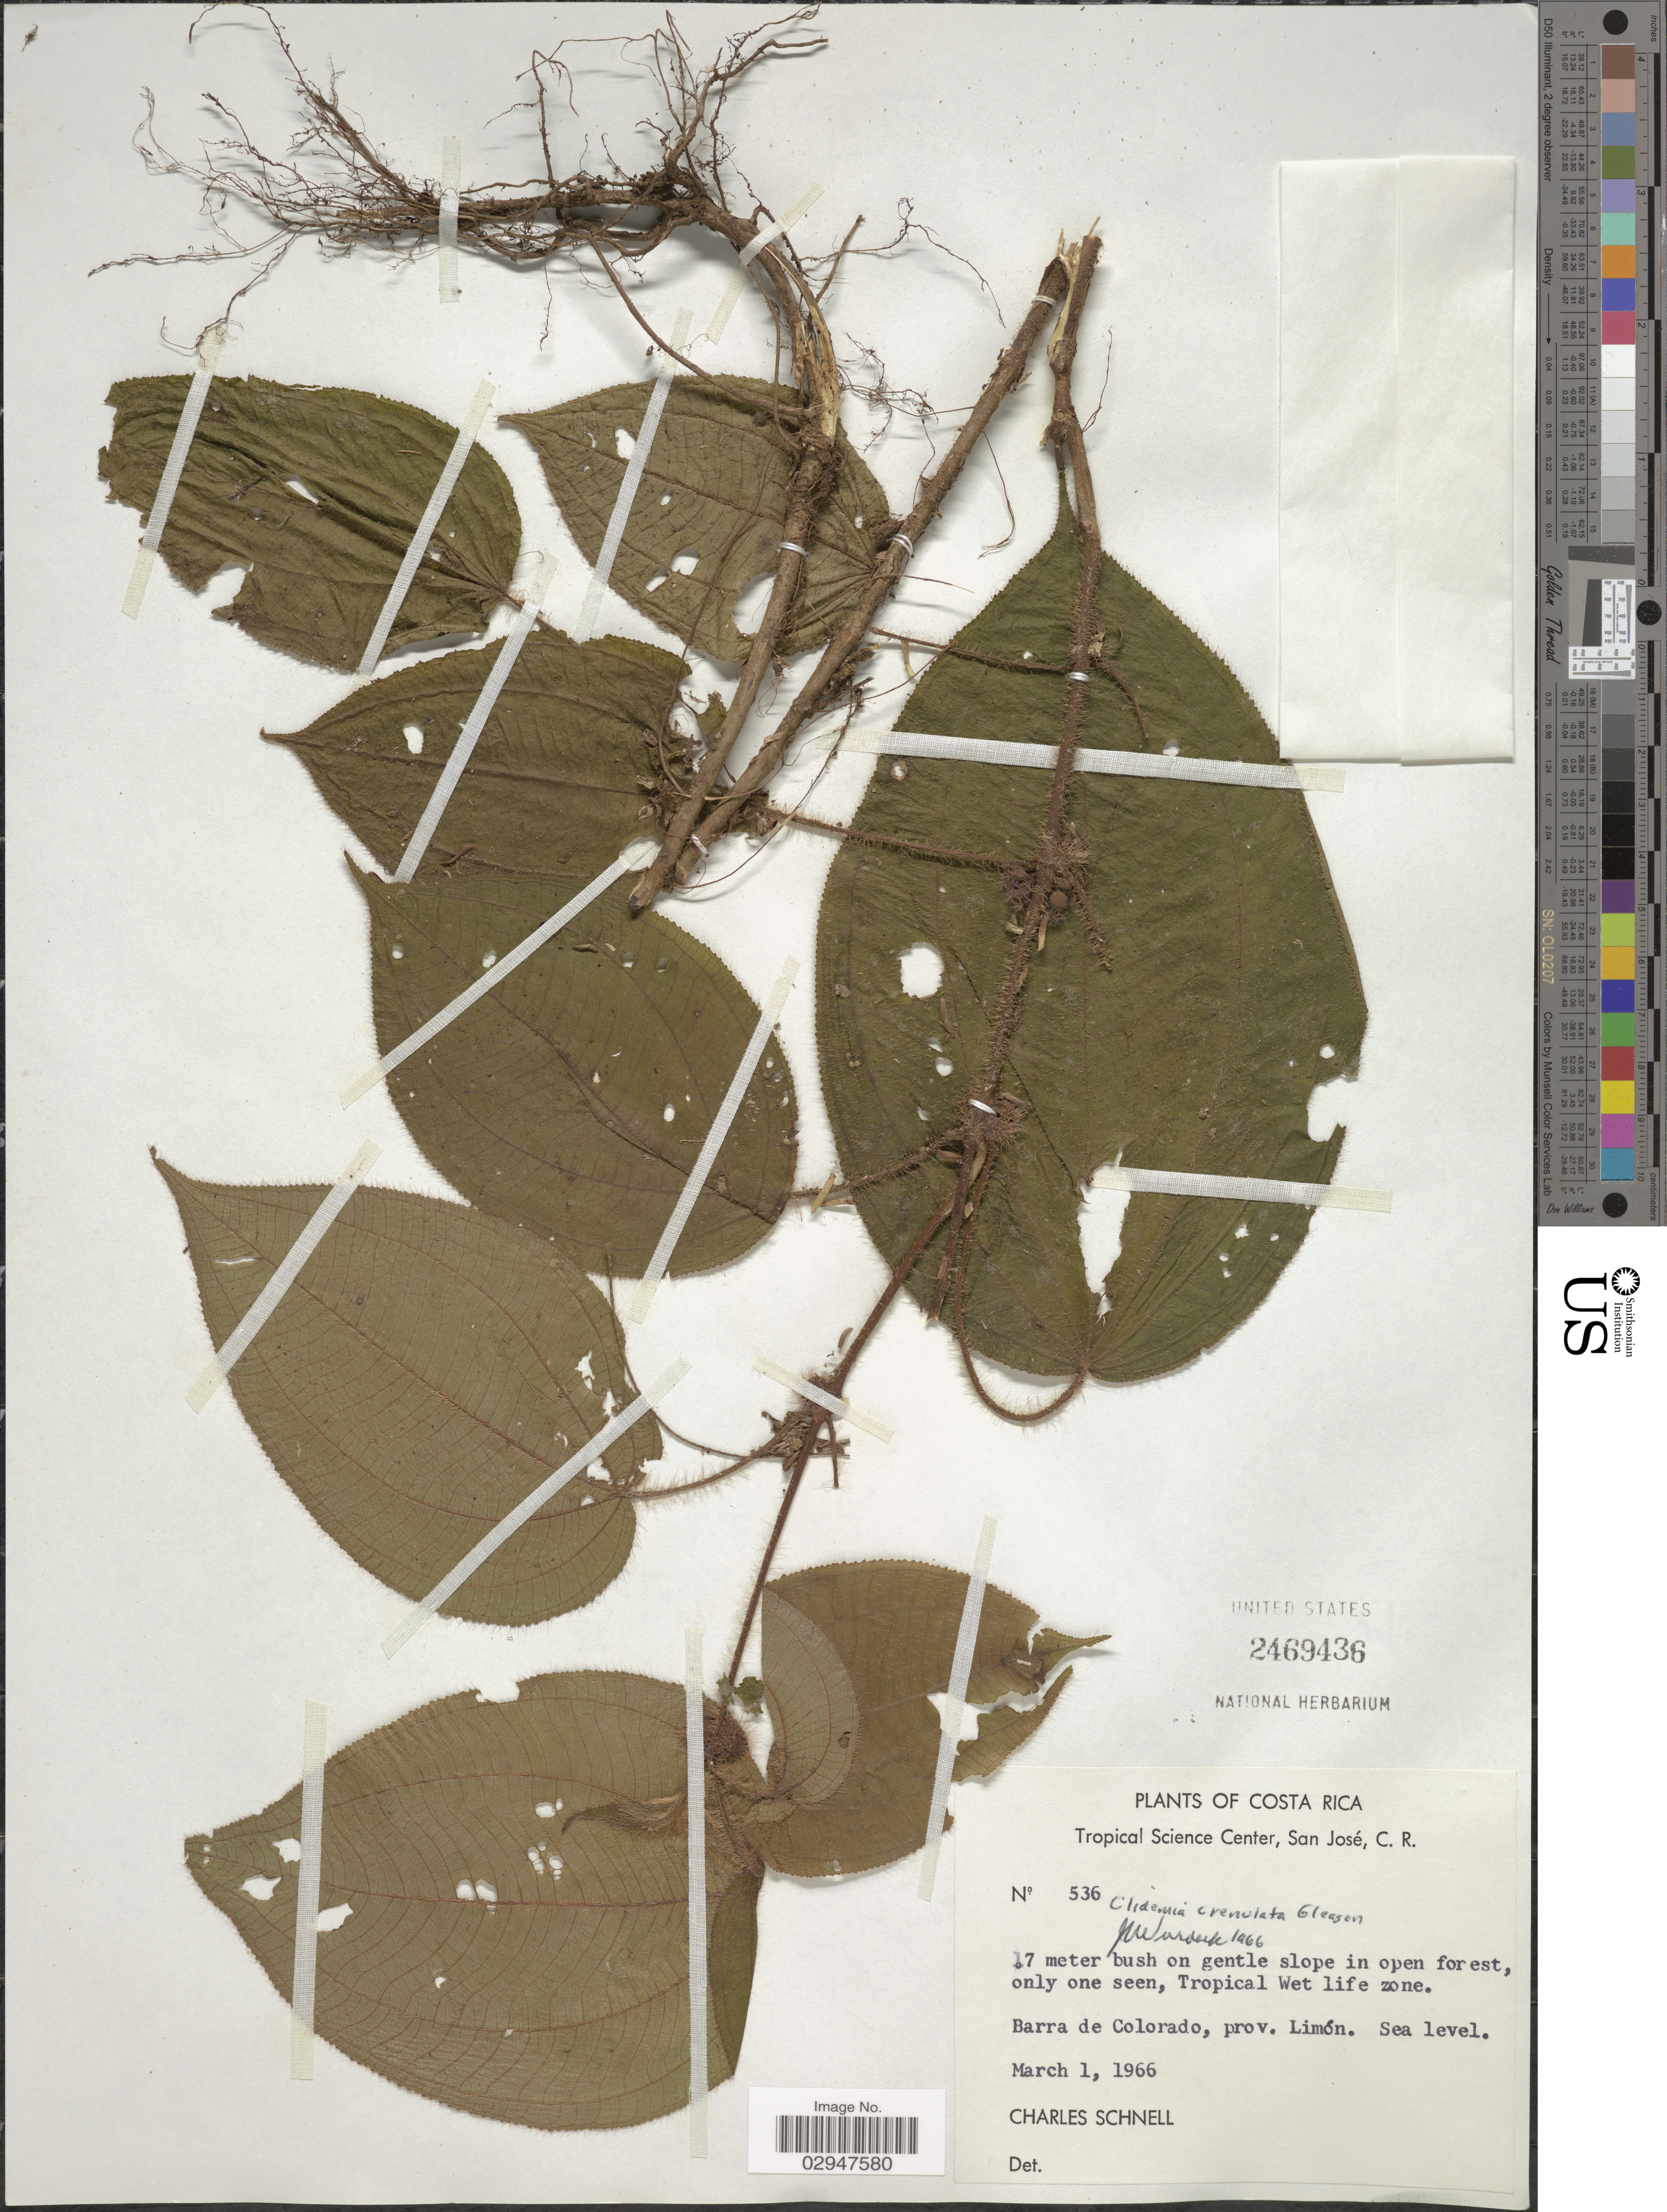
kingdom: Plantae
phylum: Tracheophyta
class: Magnoliopsida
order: Myrtales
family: Melastomataceae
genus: Clidemia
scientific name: Clidemia crenulata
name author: Gleason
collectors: C. Schnell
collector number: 536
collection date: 1966-03-01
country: Costa Rica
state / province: Limón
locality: Tropical Wet life zone. Barra de Colorado.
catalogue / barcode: US 2469436